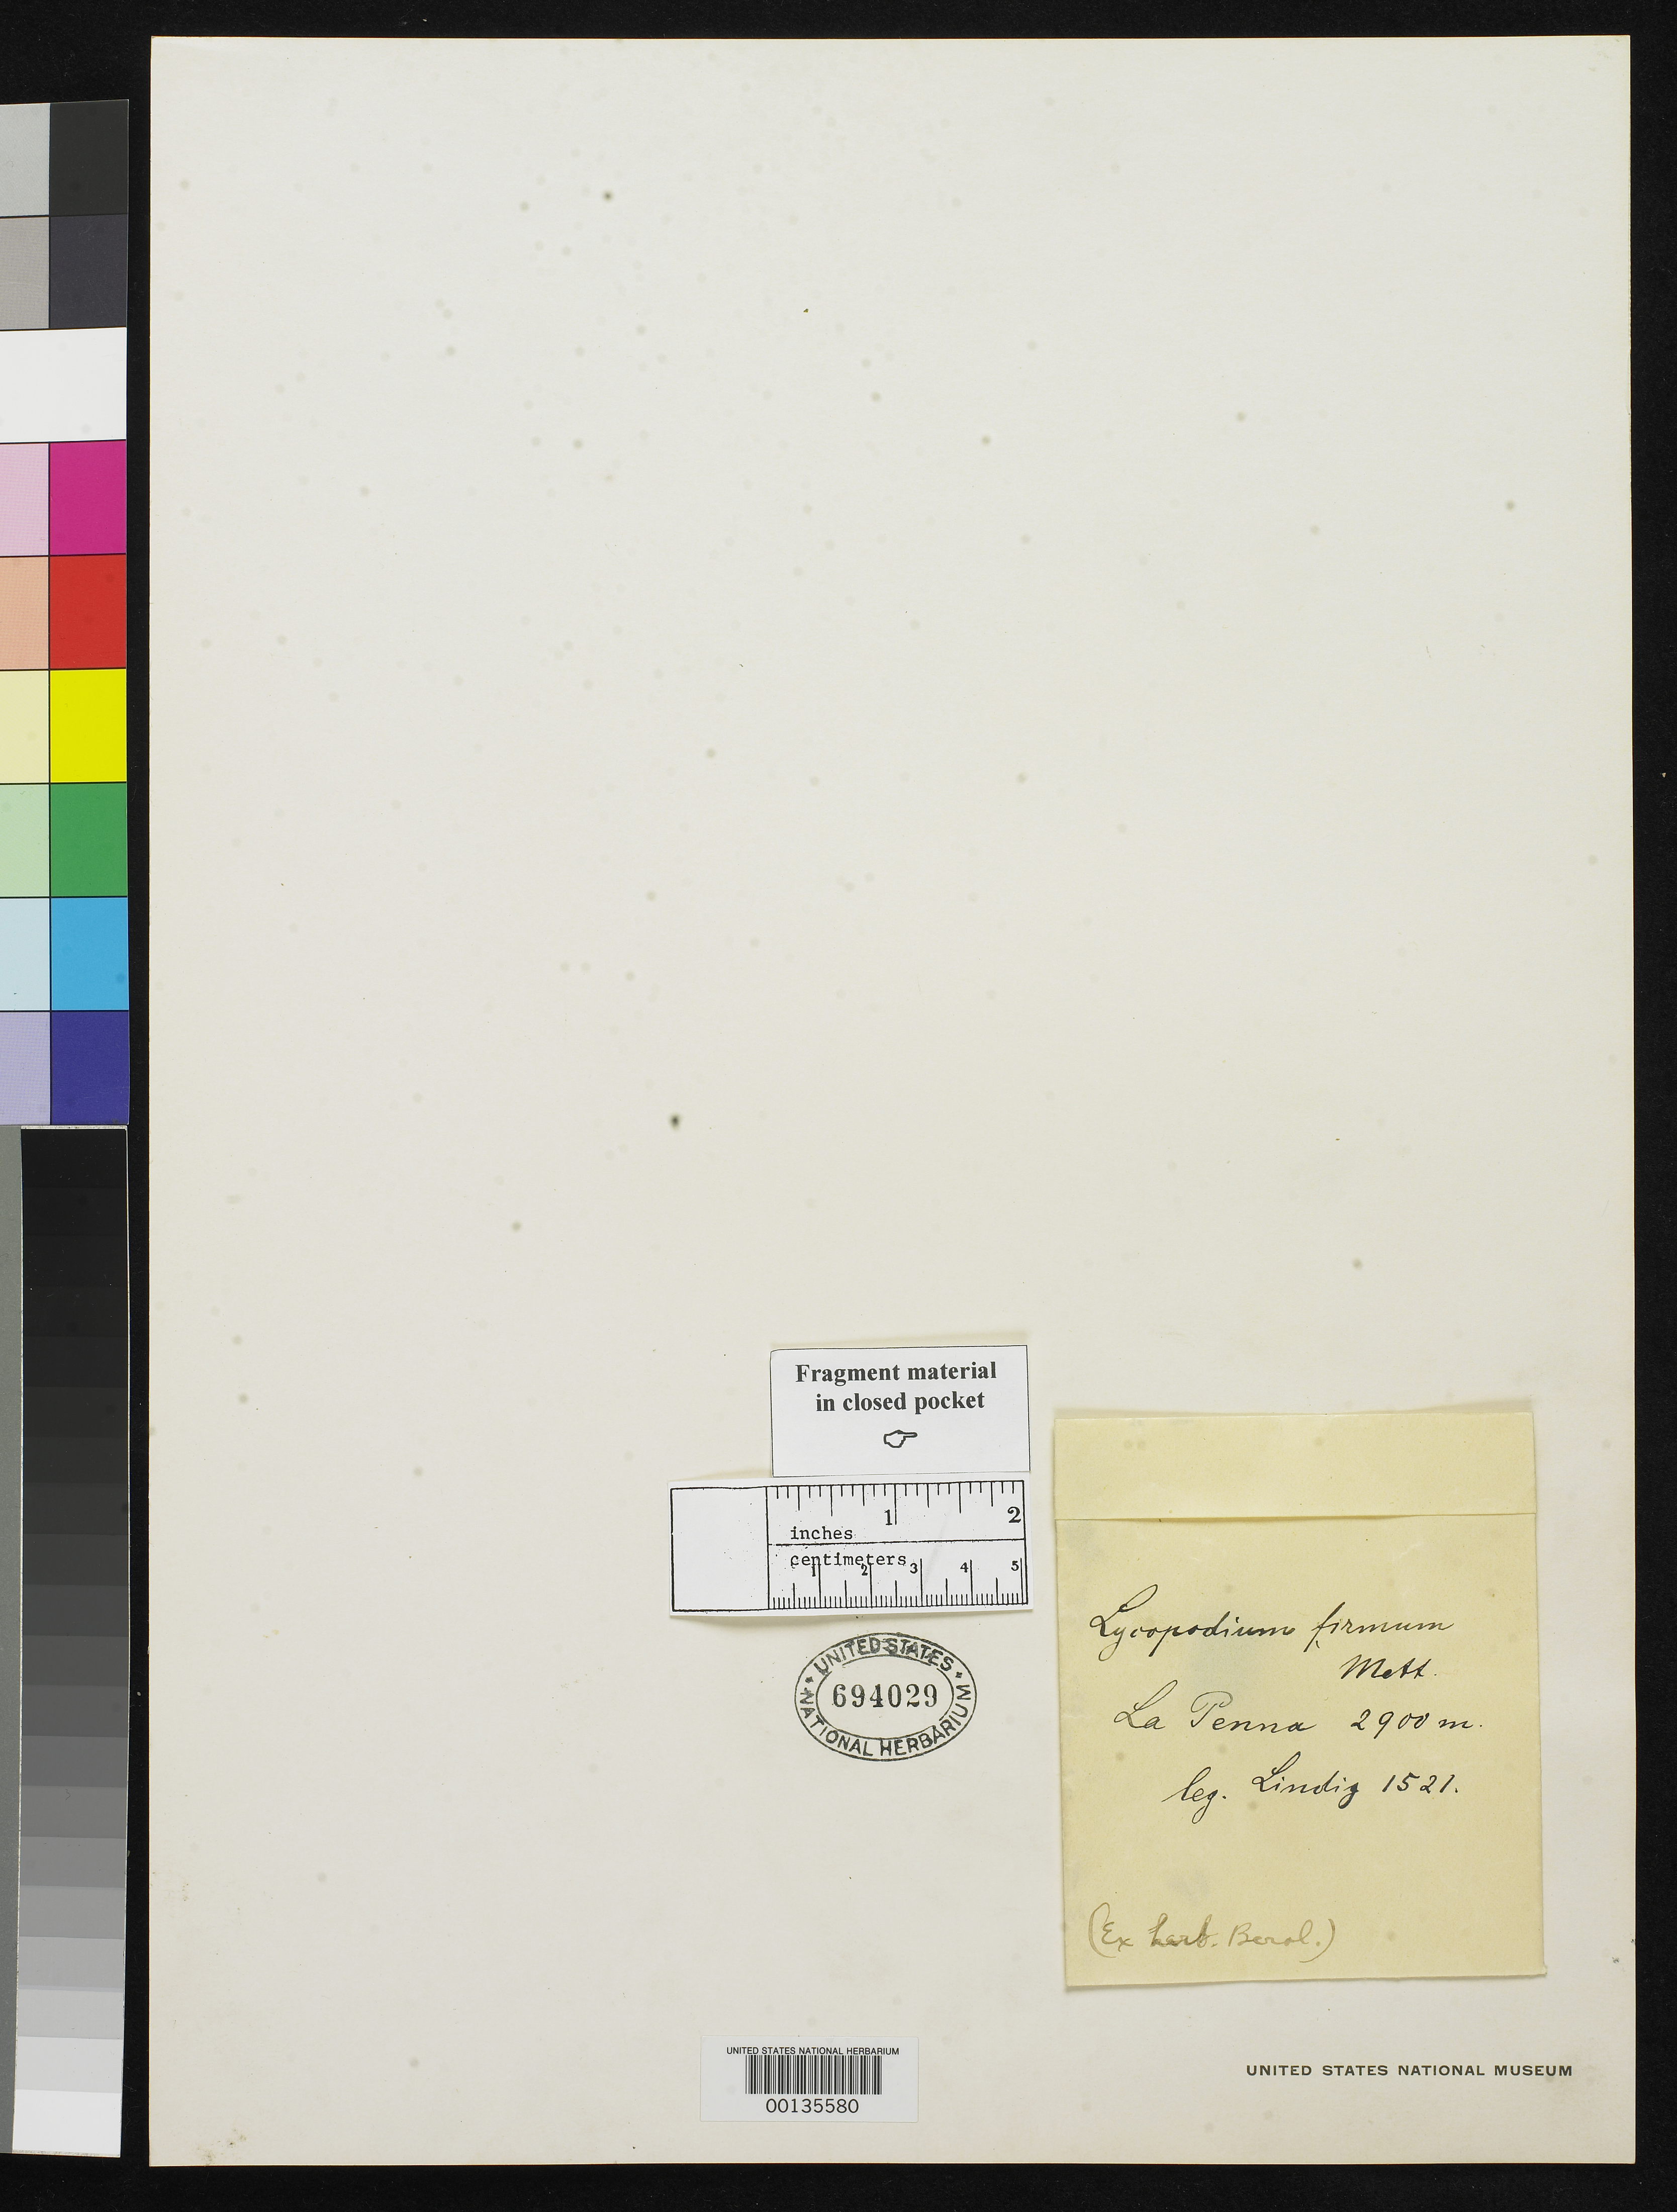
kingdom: Plantae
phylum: Tracheophyta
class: Lycopodiopsida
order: Lycopodiales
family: Lycopodiaceae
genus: Lycopodium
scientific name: Lycopodium firmum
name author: Mett.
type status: Type Fragment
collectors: A. Lindig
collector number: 1521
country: Colombia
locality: La Penna.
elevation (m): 2900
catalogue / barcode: US 694029